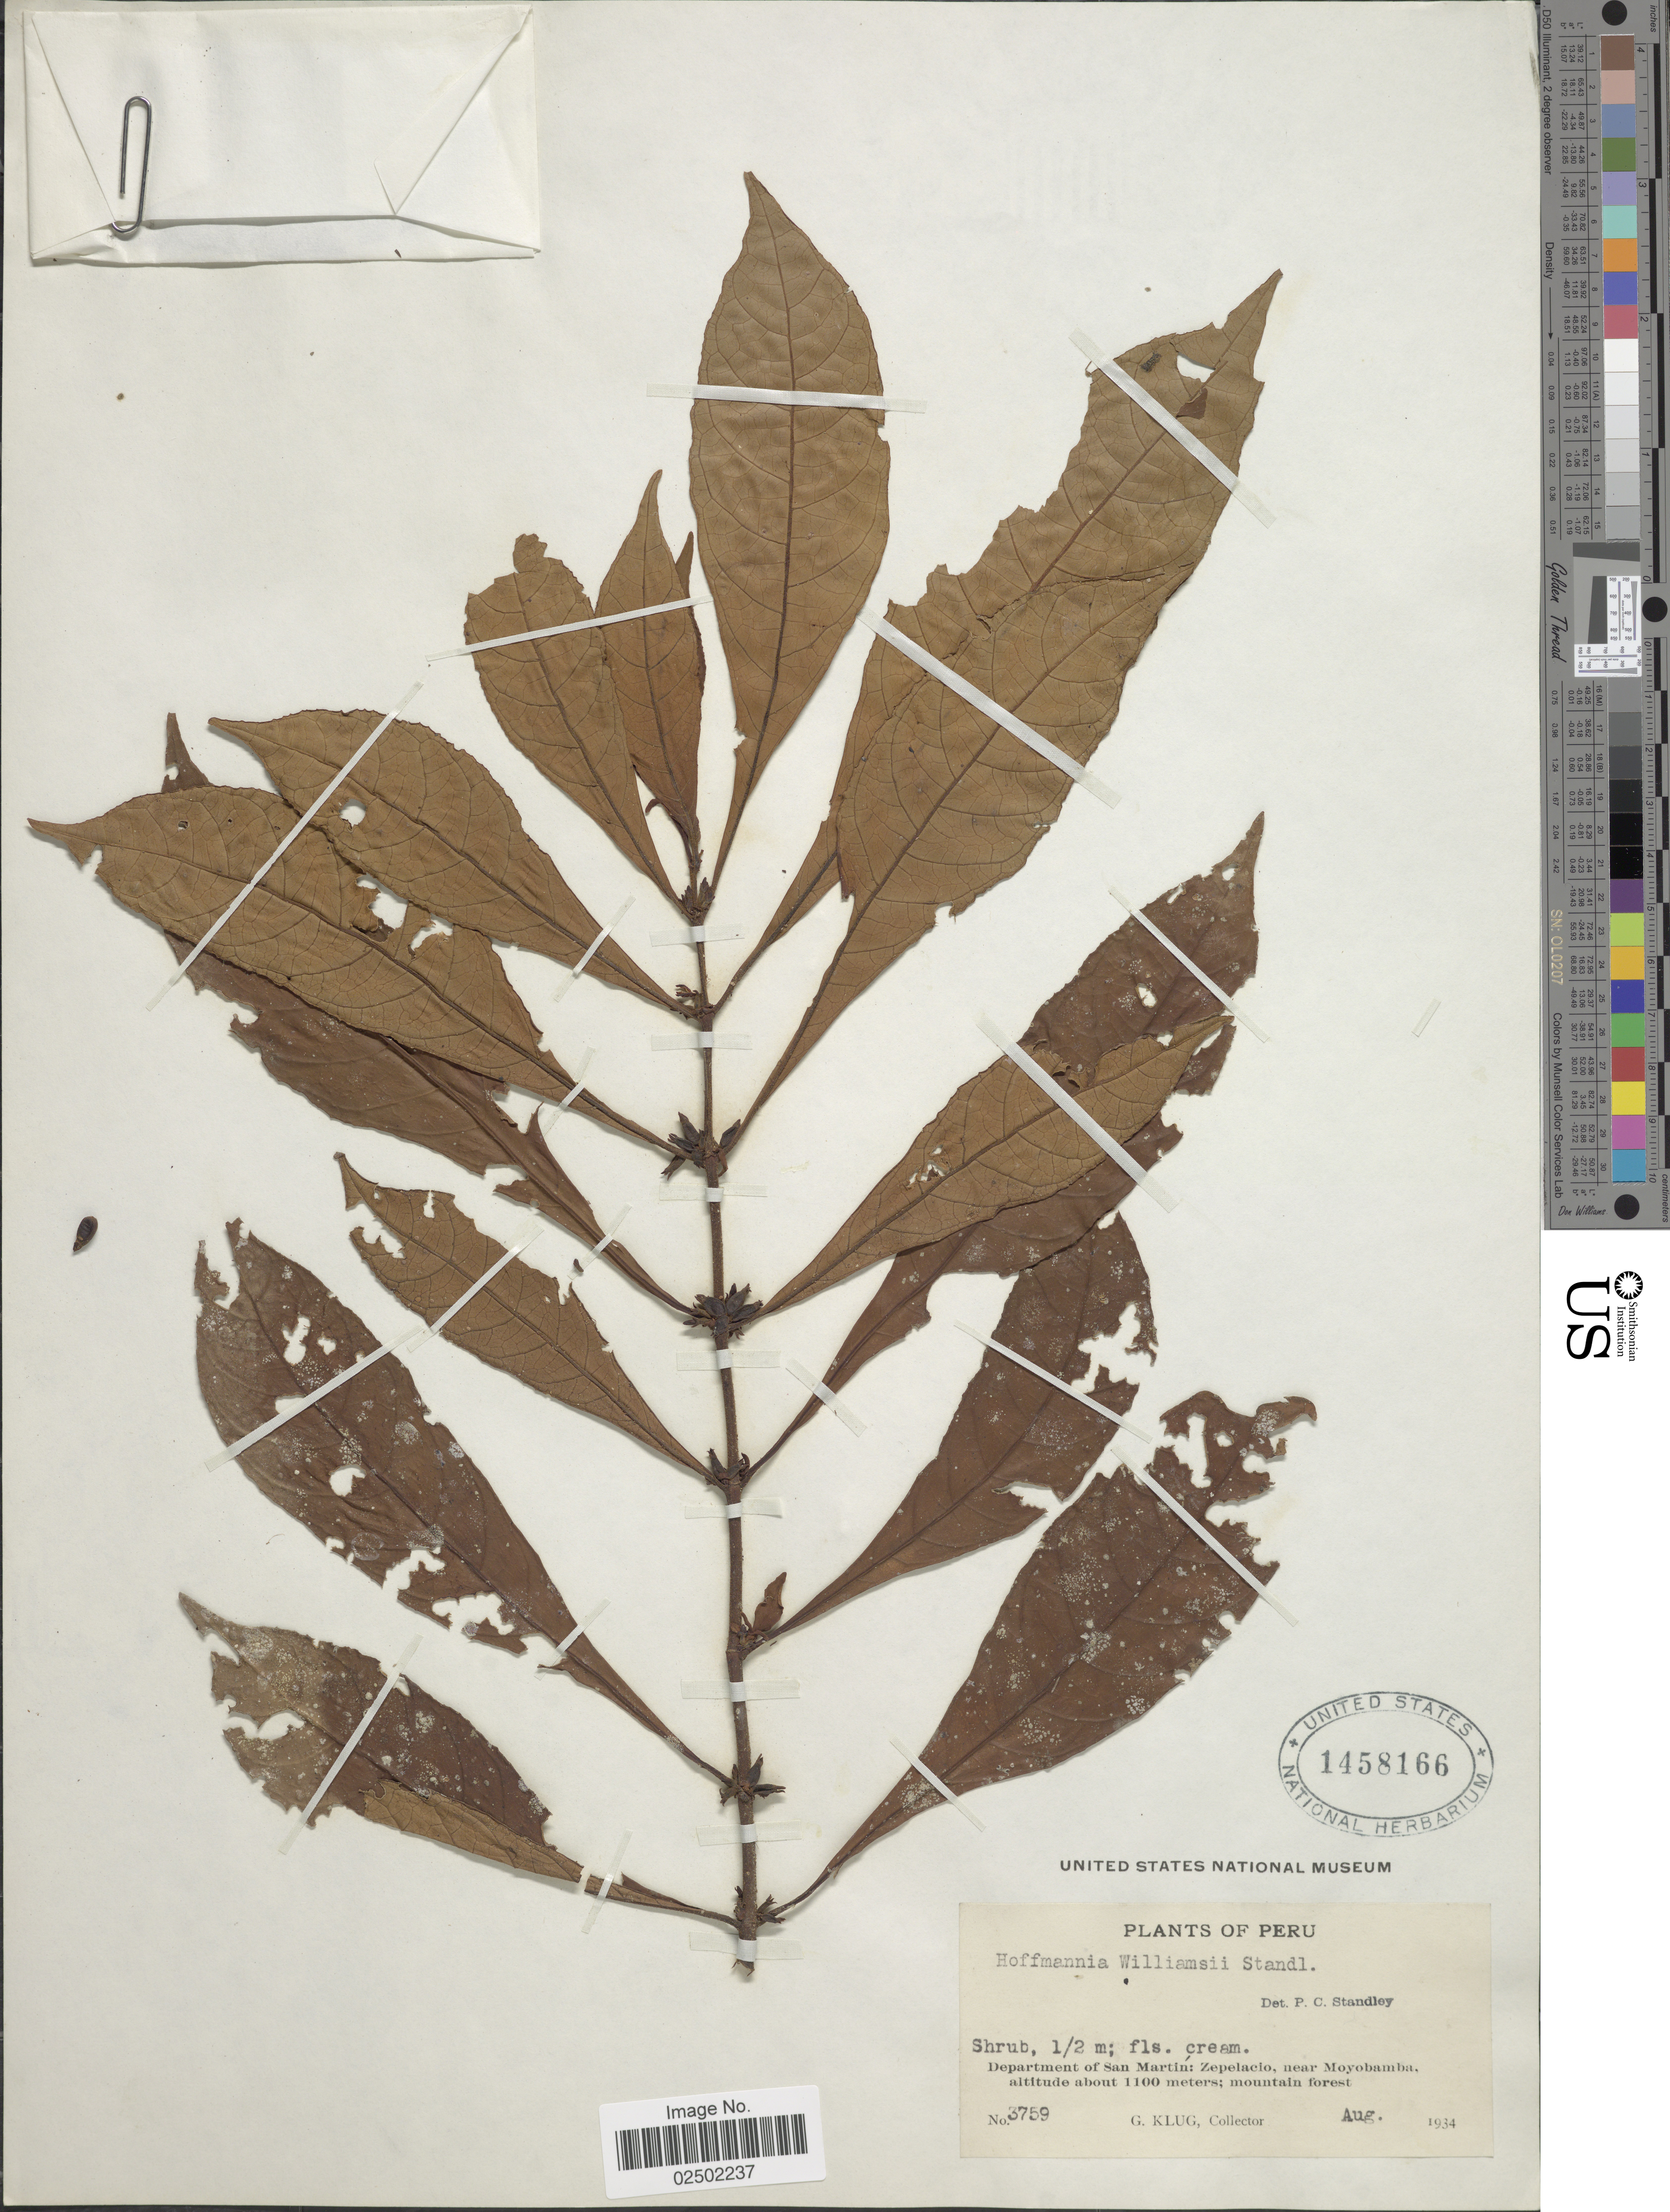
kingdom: Plantae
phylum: Tracheophyta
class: Magnoliopsida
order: Gentianales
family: Rubiaceae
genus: Hoffmannia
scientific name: Hoffmannia williamsii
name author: Standl.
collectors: G. Klug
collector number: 3759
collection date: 1934-08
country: Peru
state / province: San Martín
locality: Department of San Martin: Zepelacio, near Moyobamba, mountain forest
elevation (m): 1100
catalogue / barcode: US 1458166